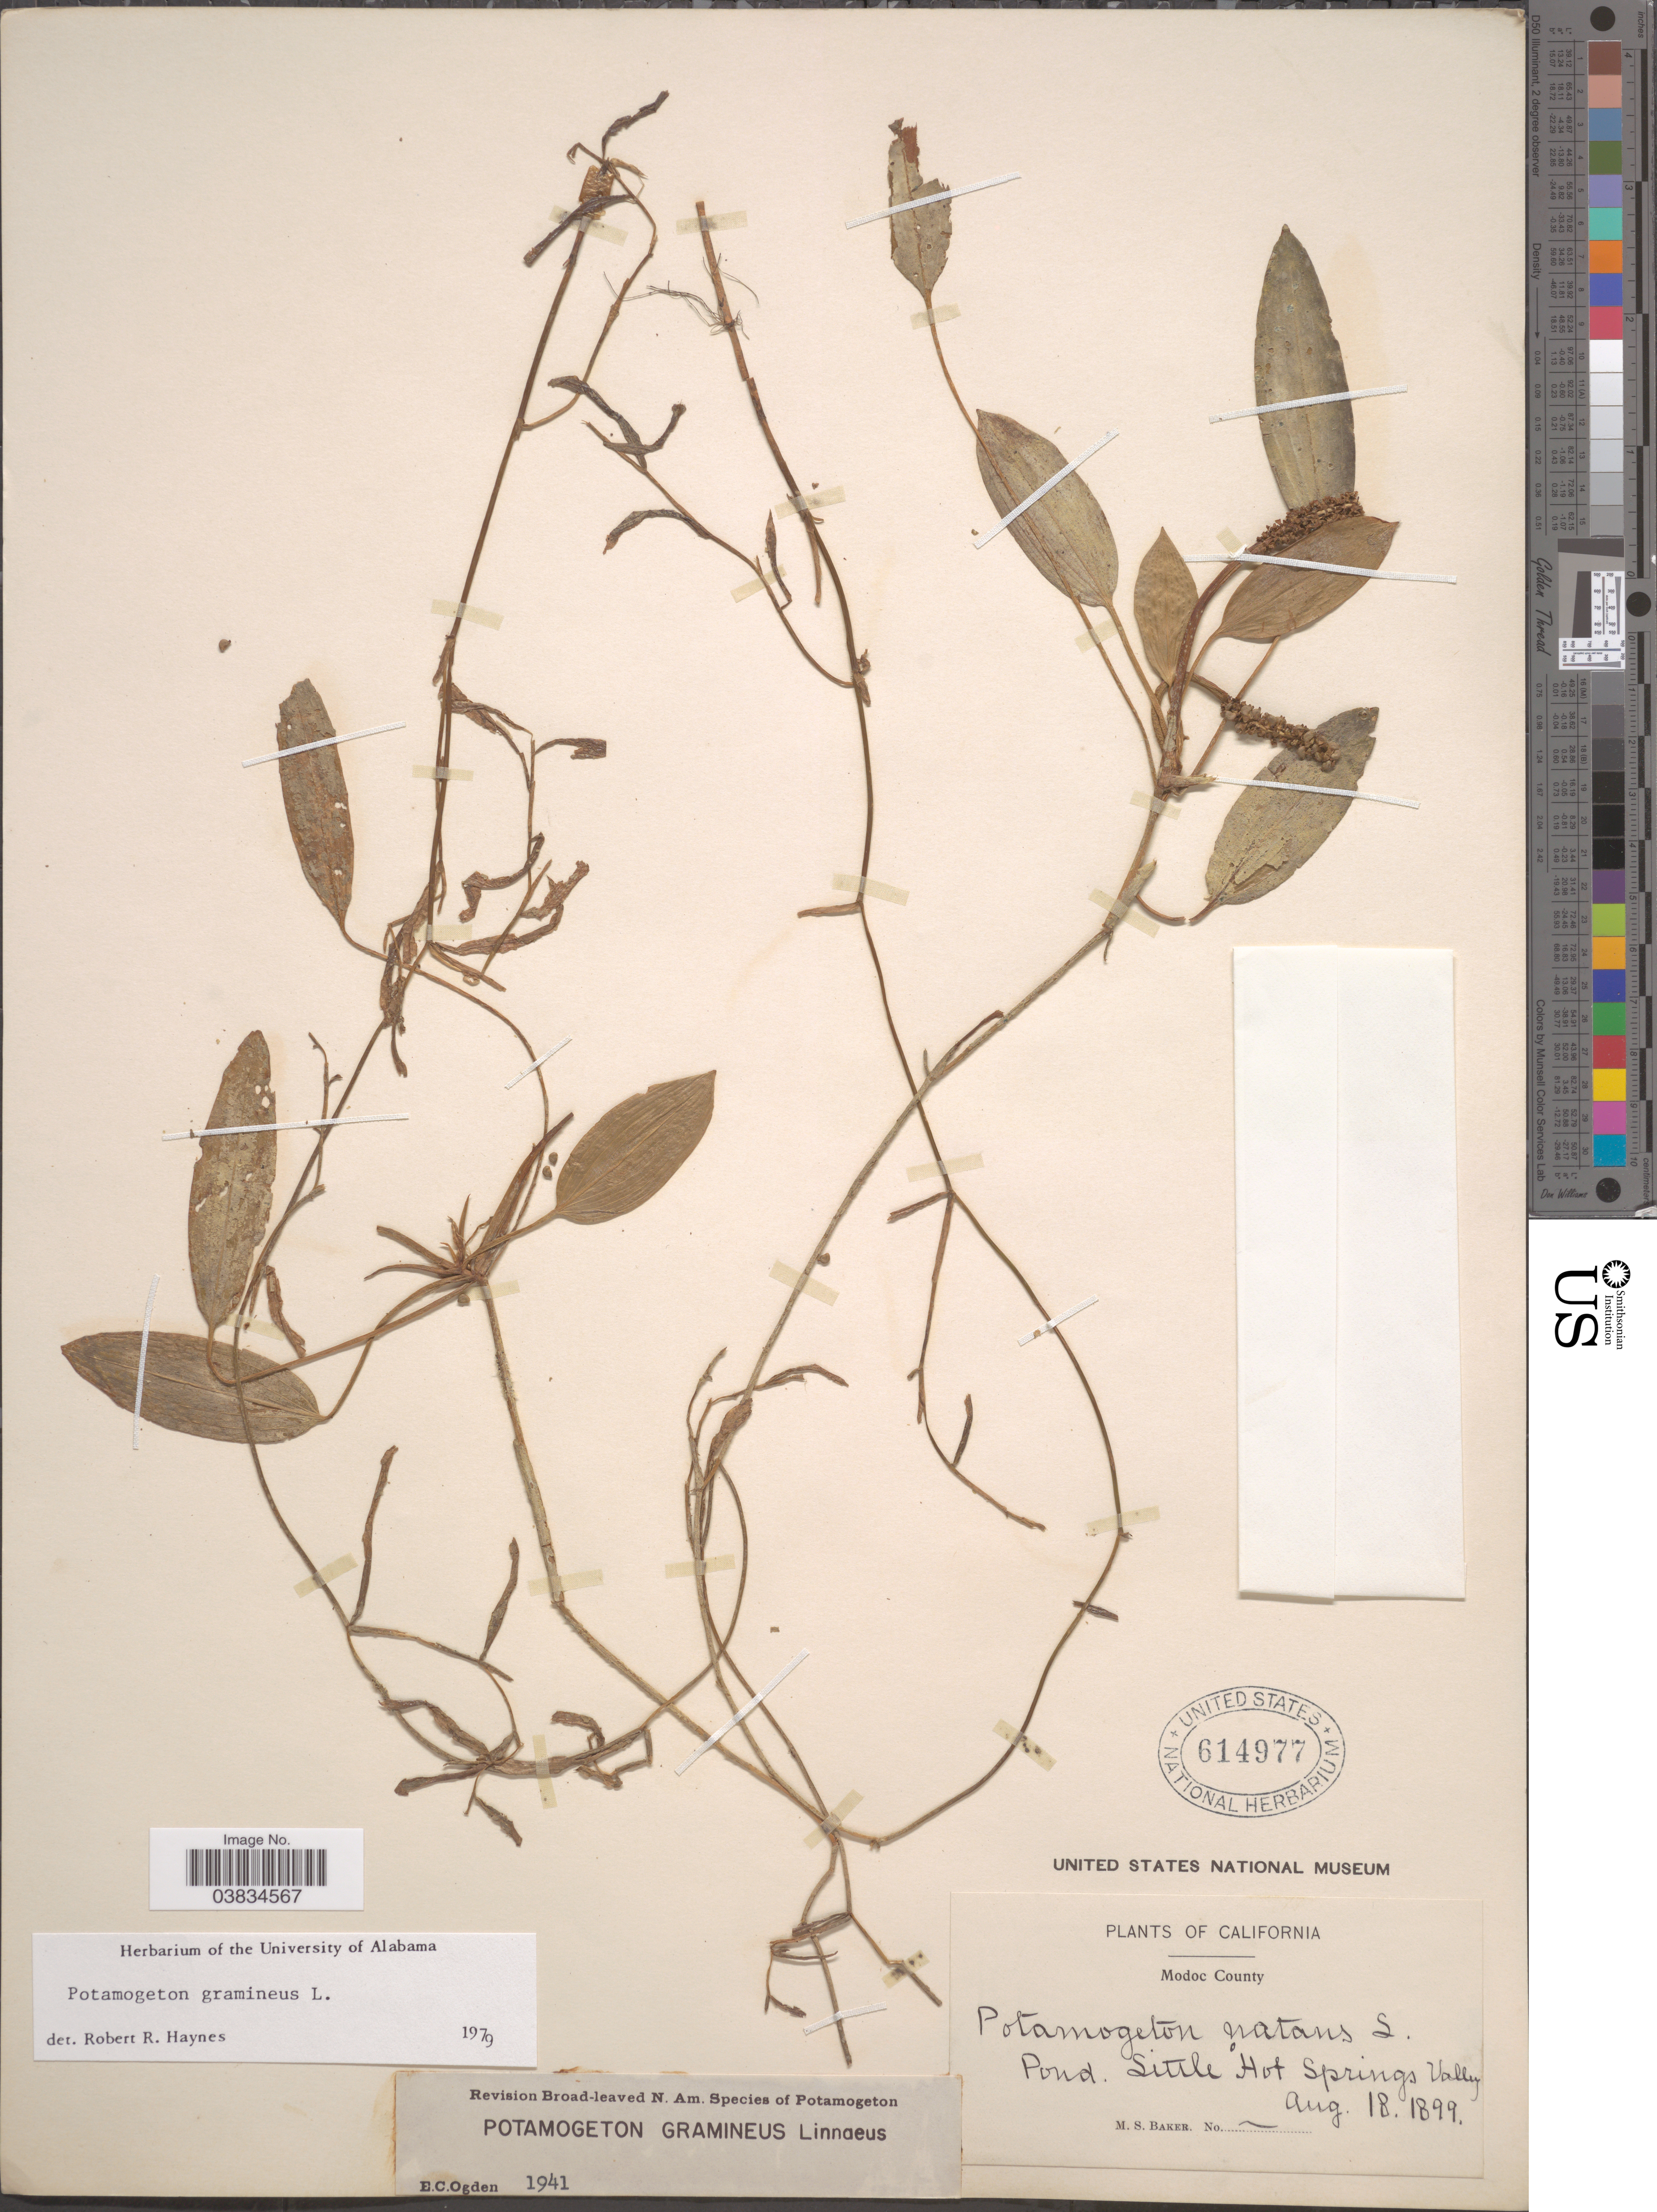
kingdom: Plantae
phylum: Tracheophyta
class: Liliopsida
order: Alismatales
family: Potamogetonaceae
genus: Potamogeton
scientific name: Potamogeton gramineus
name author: L.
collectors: M. S. Baker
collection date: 1899-08-18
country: United States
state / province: California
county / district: Modoc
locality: Modoc County. Little Hof Springs Valley.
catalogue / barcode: US 614977